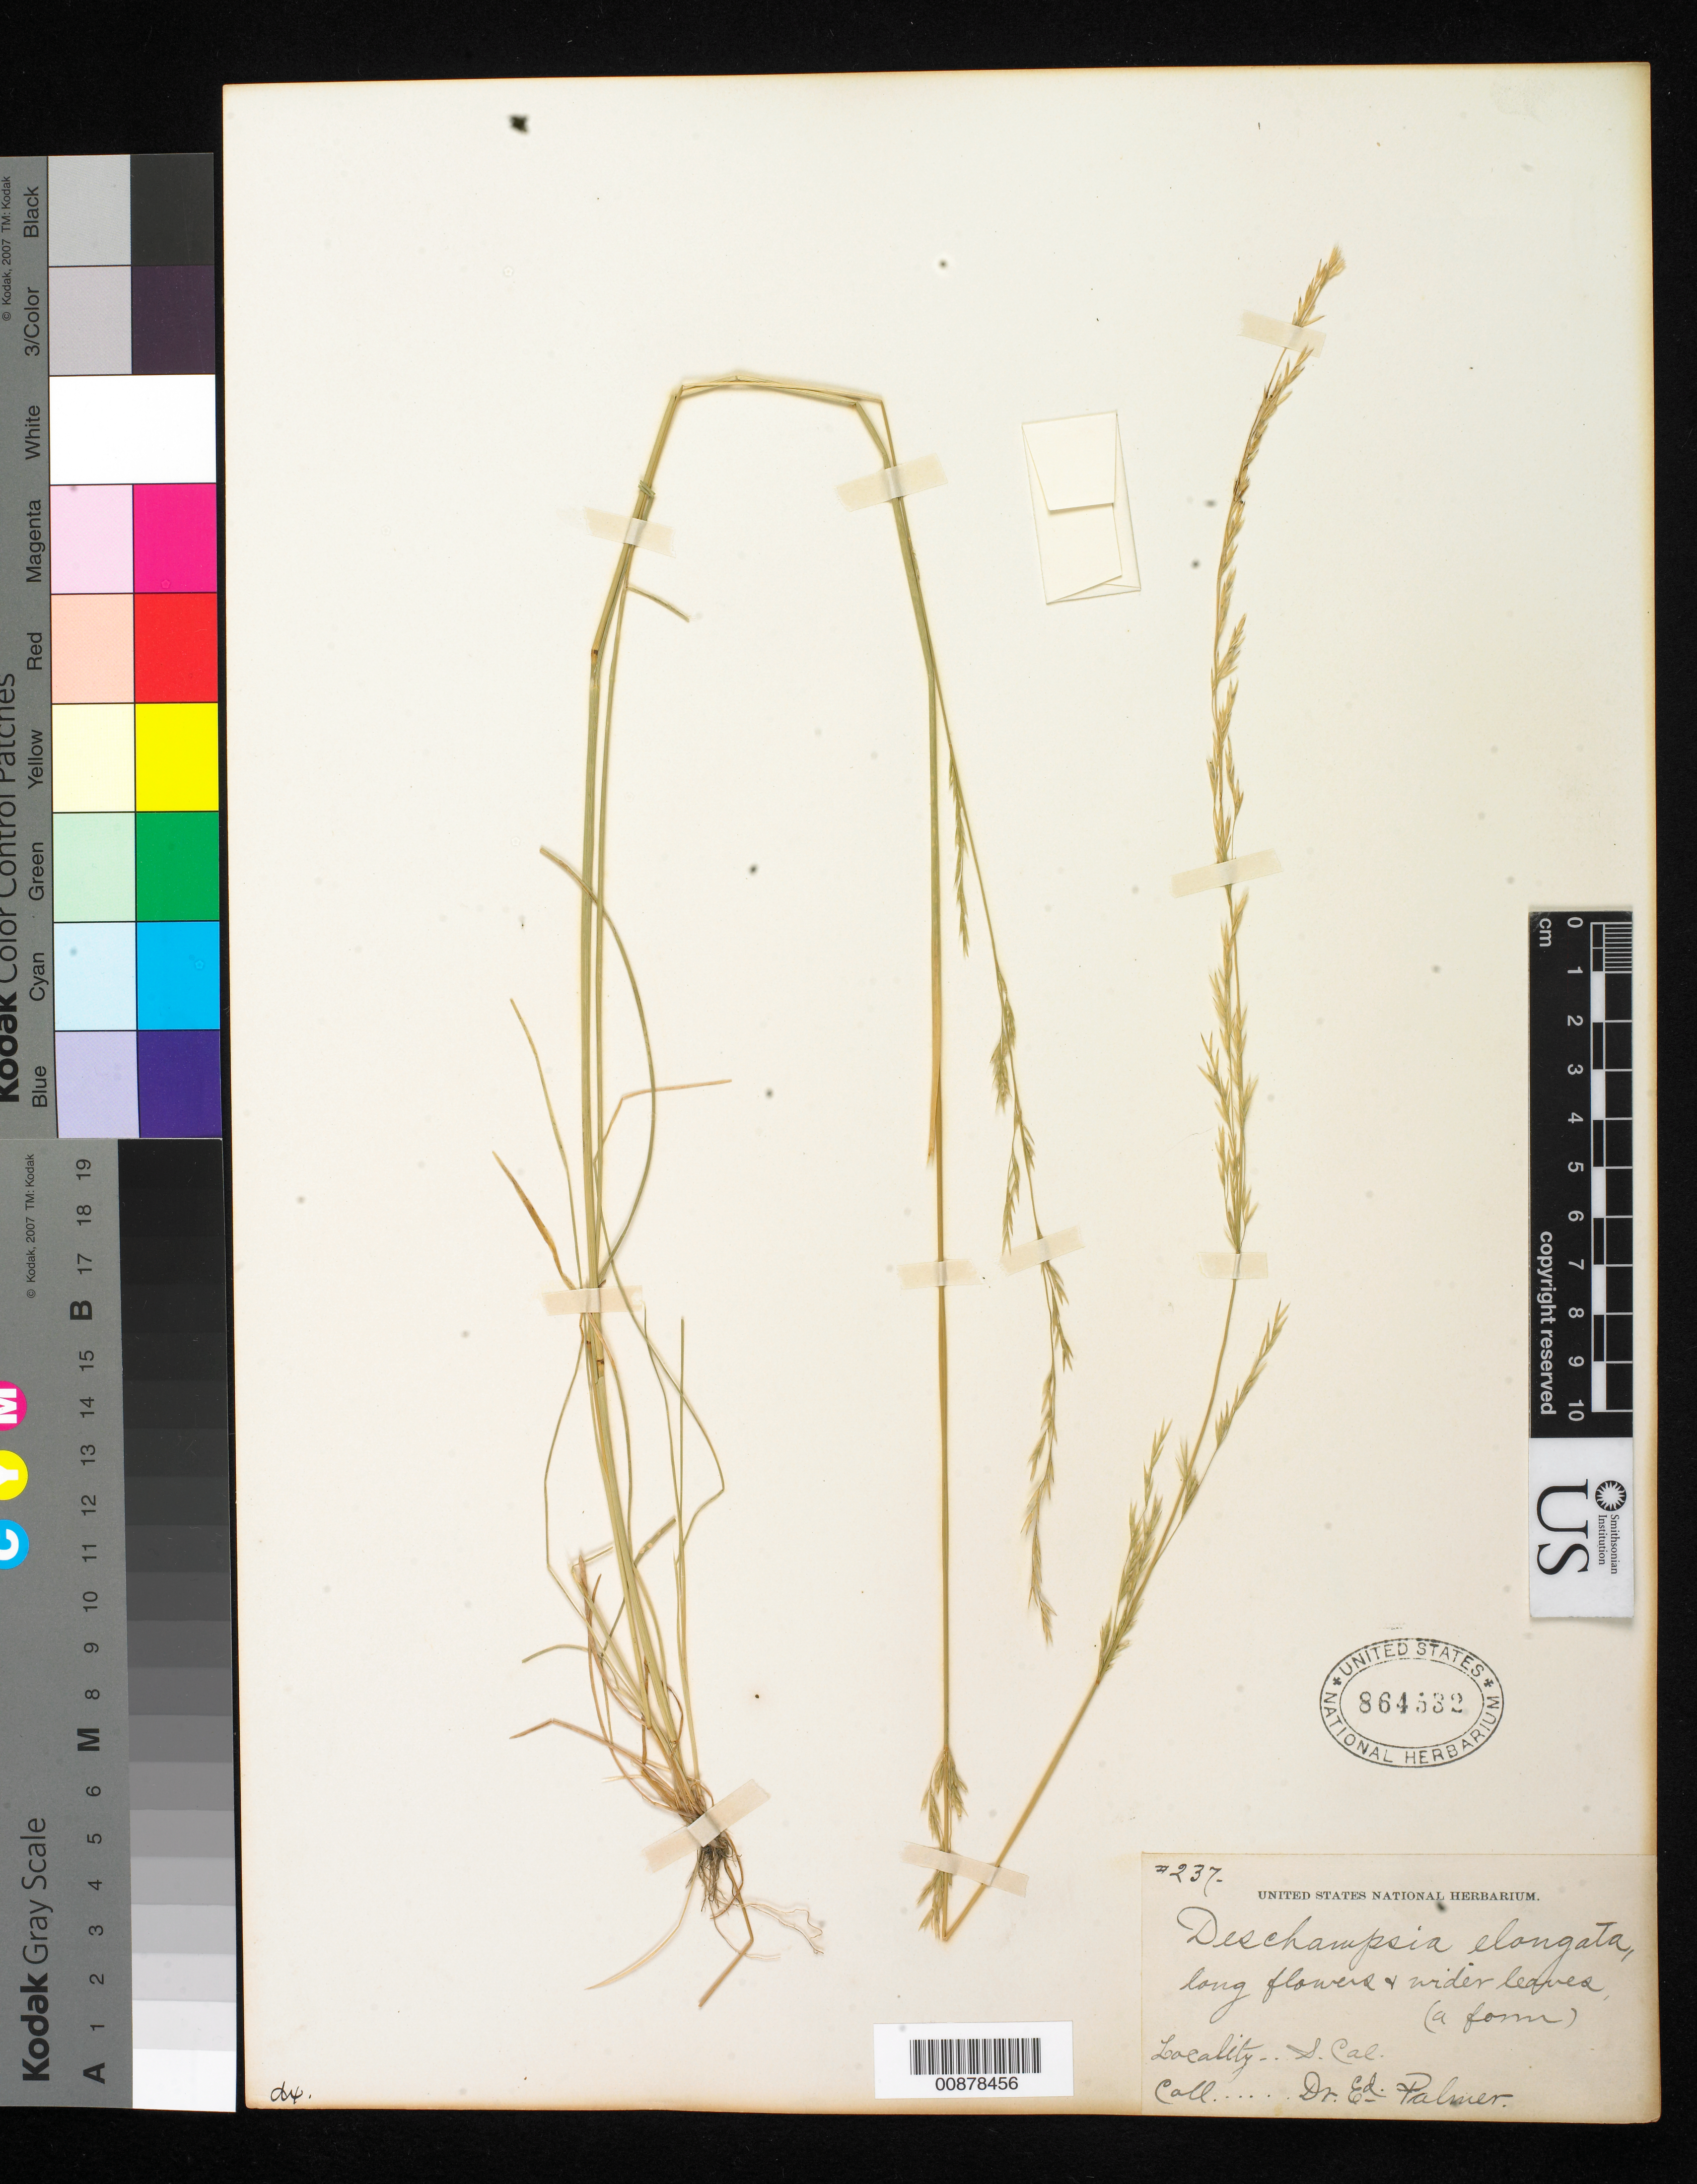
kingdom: Plantae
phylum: Tracheophyta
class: Liliopsida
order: Poales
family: Poaceae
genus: Deschampsia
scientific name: Deschampsia elongata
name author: (Hook.) Munro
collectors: E. Palmer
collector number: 237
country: United States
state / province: California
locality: S California.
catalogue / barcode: US 864532